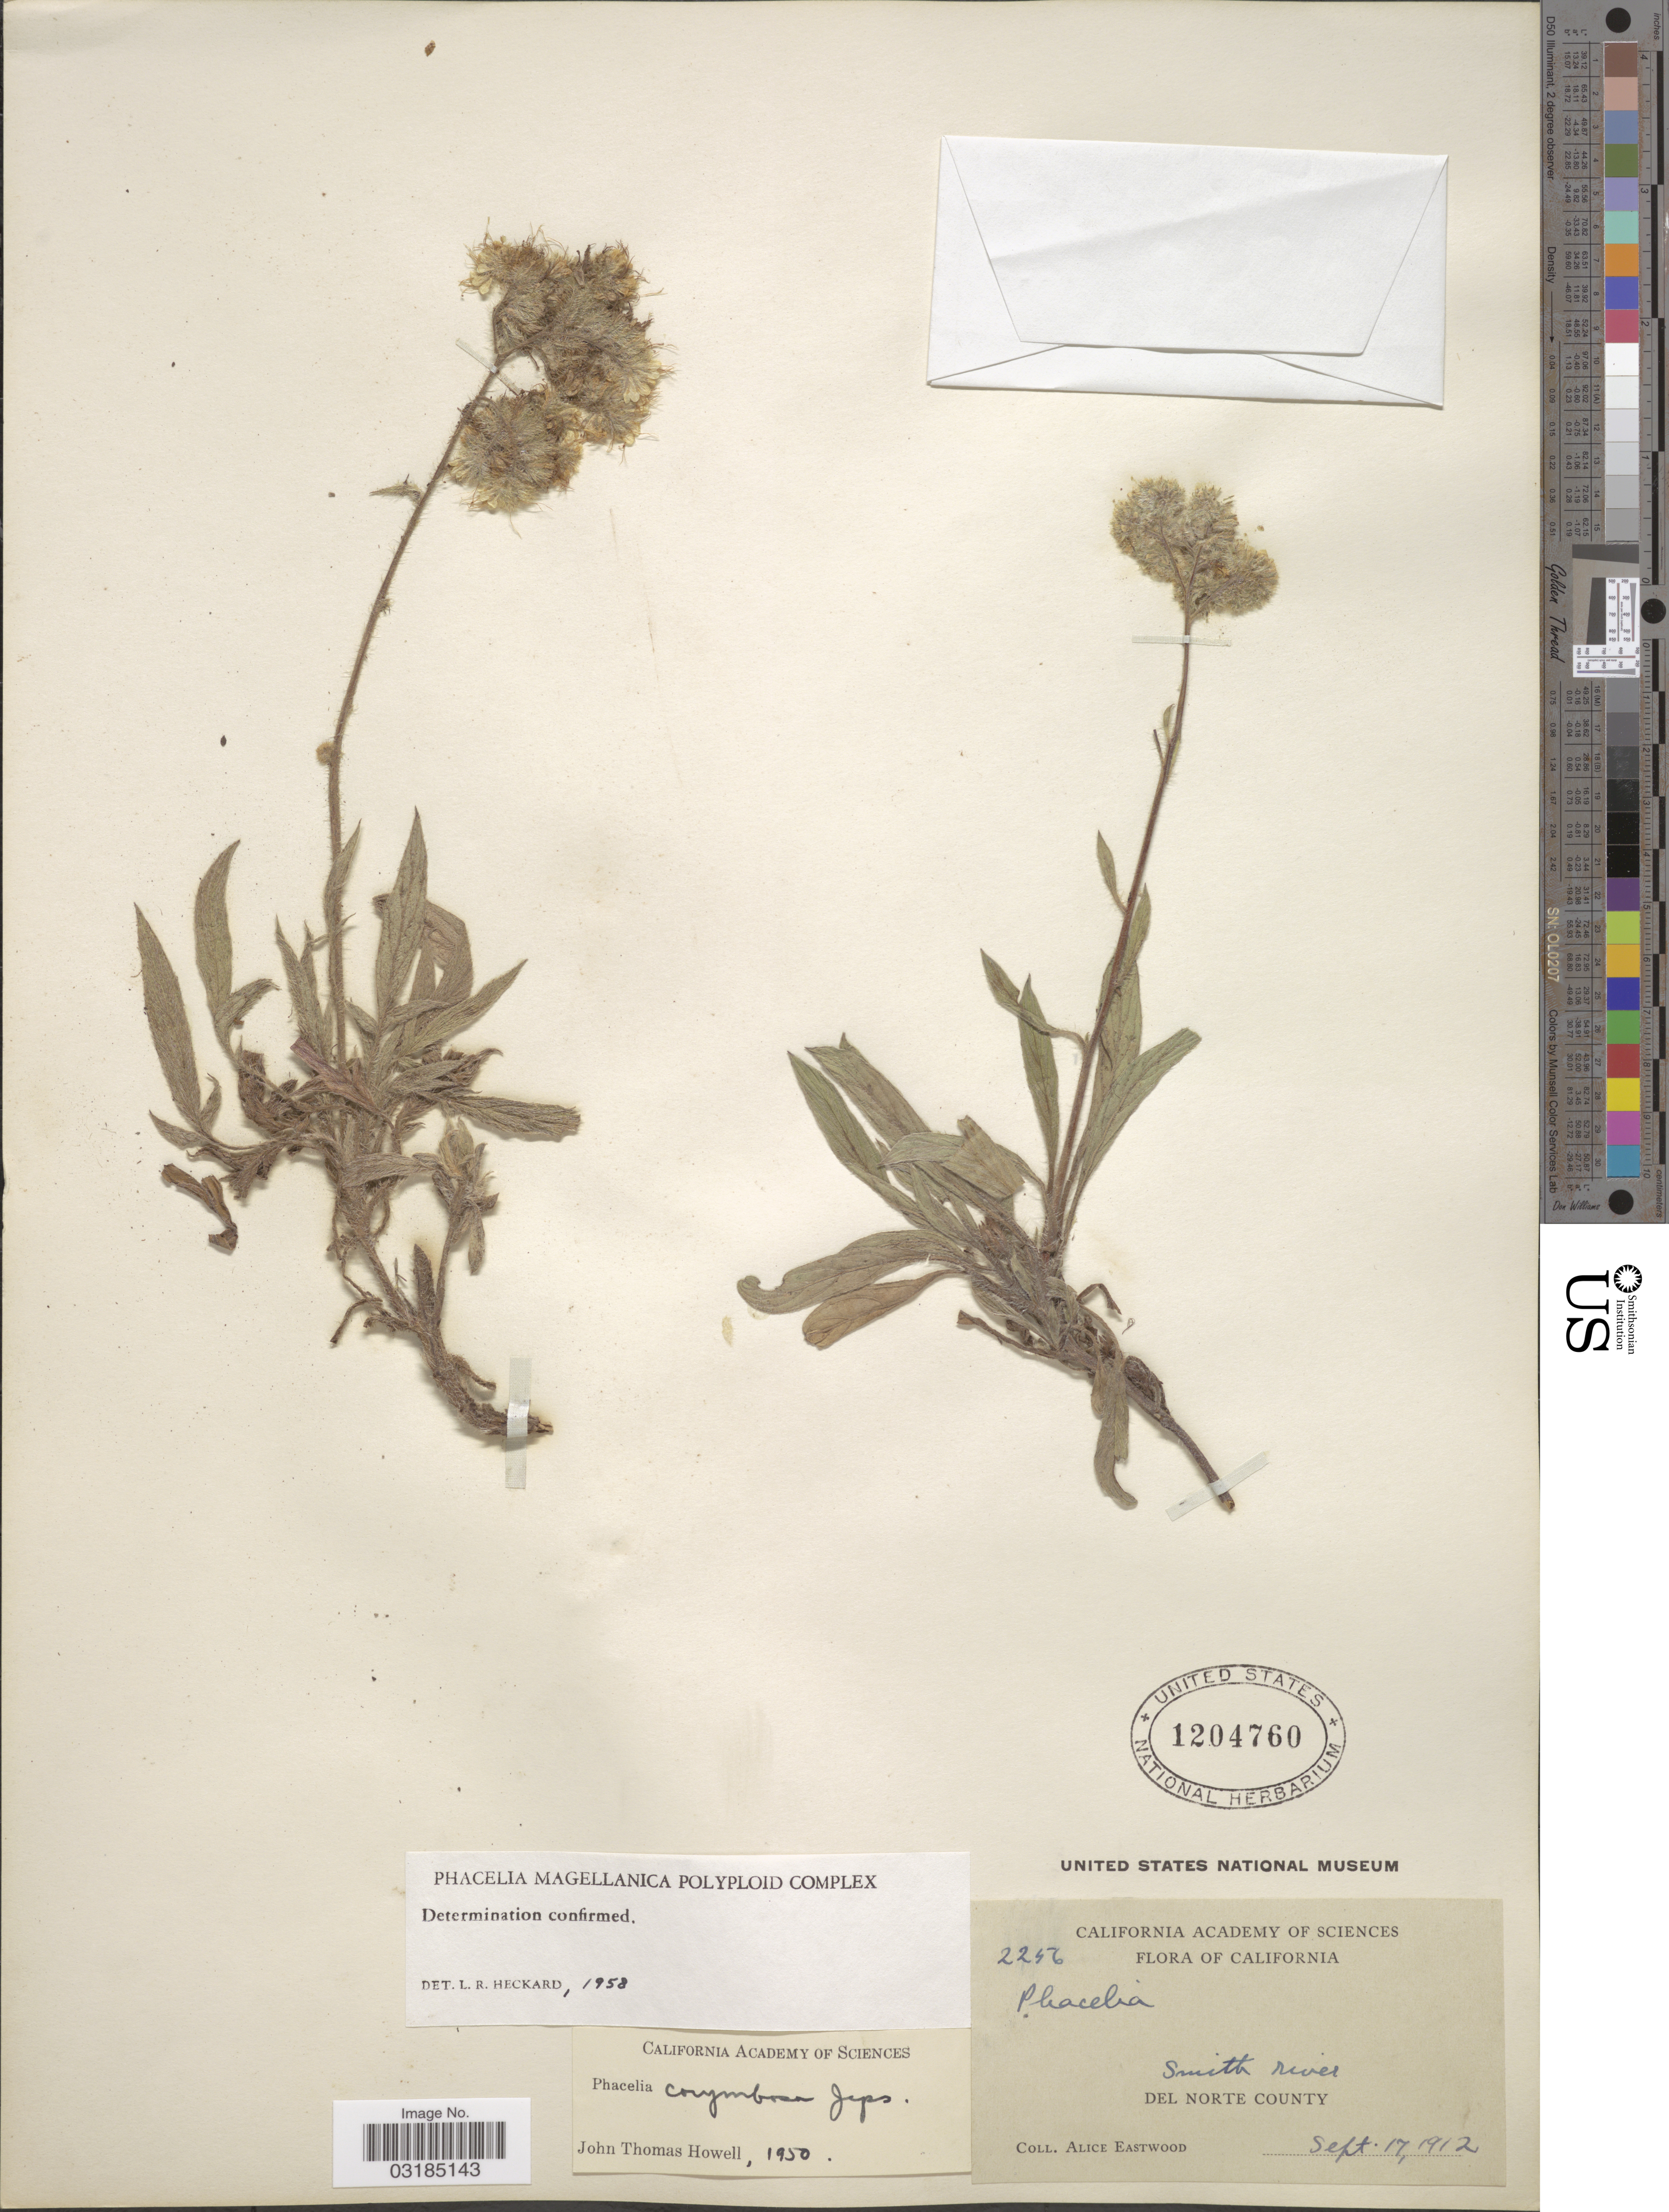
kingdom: Plantae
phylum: Tracheophyta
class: Magnoliopsida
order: Boraginales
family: Hydrophyllaceae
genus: Phacelia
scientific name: Phacelia corymbosa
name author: Jeps.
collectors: A. Eastwood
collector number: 2256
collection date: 1912-09-17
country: United States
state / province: California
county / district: Del Norte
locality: Smith river. Del Norte County.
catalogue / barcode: US 1204760